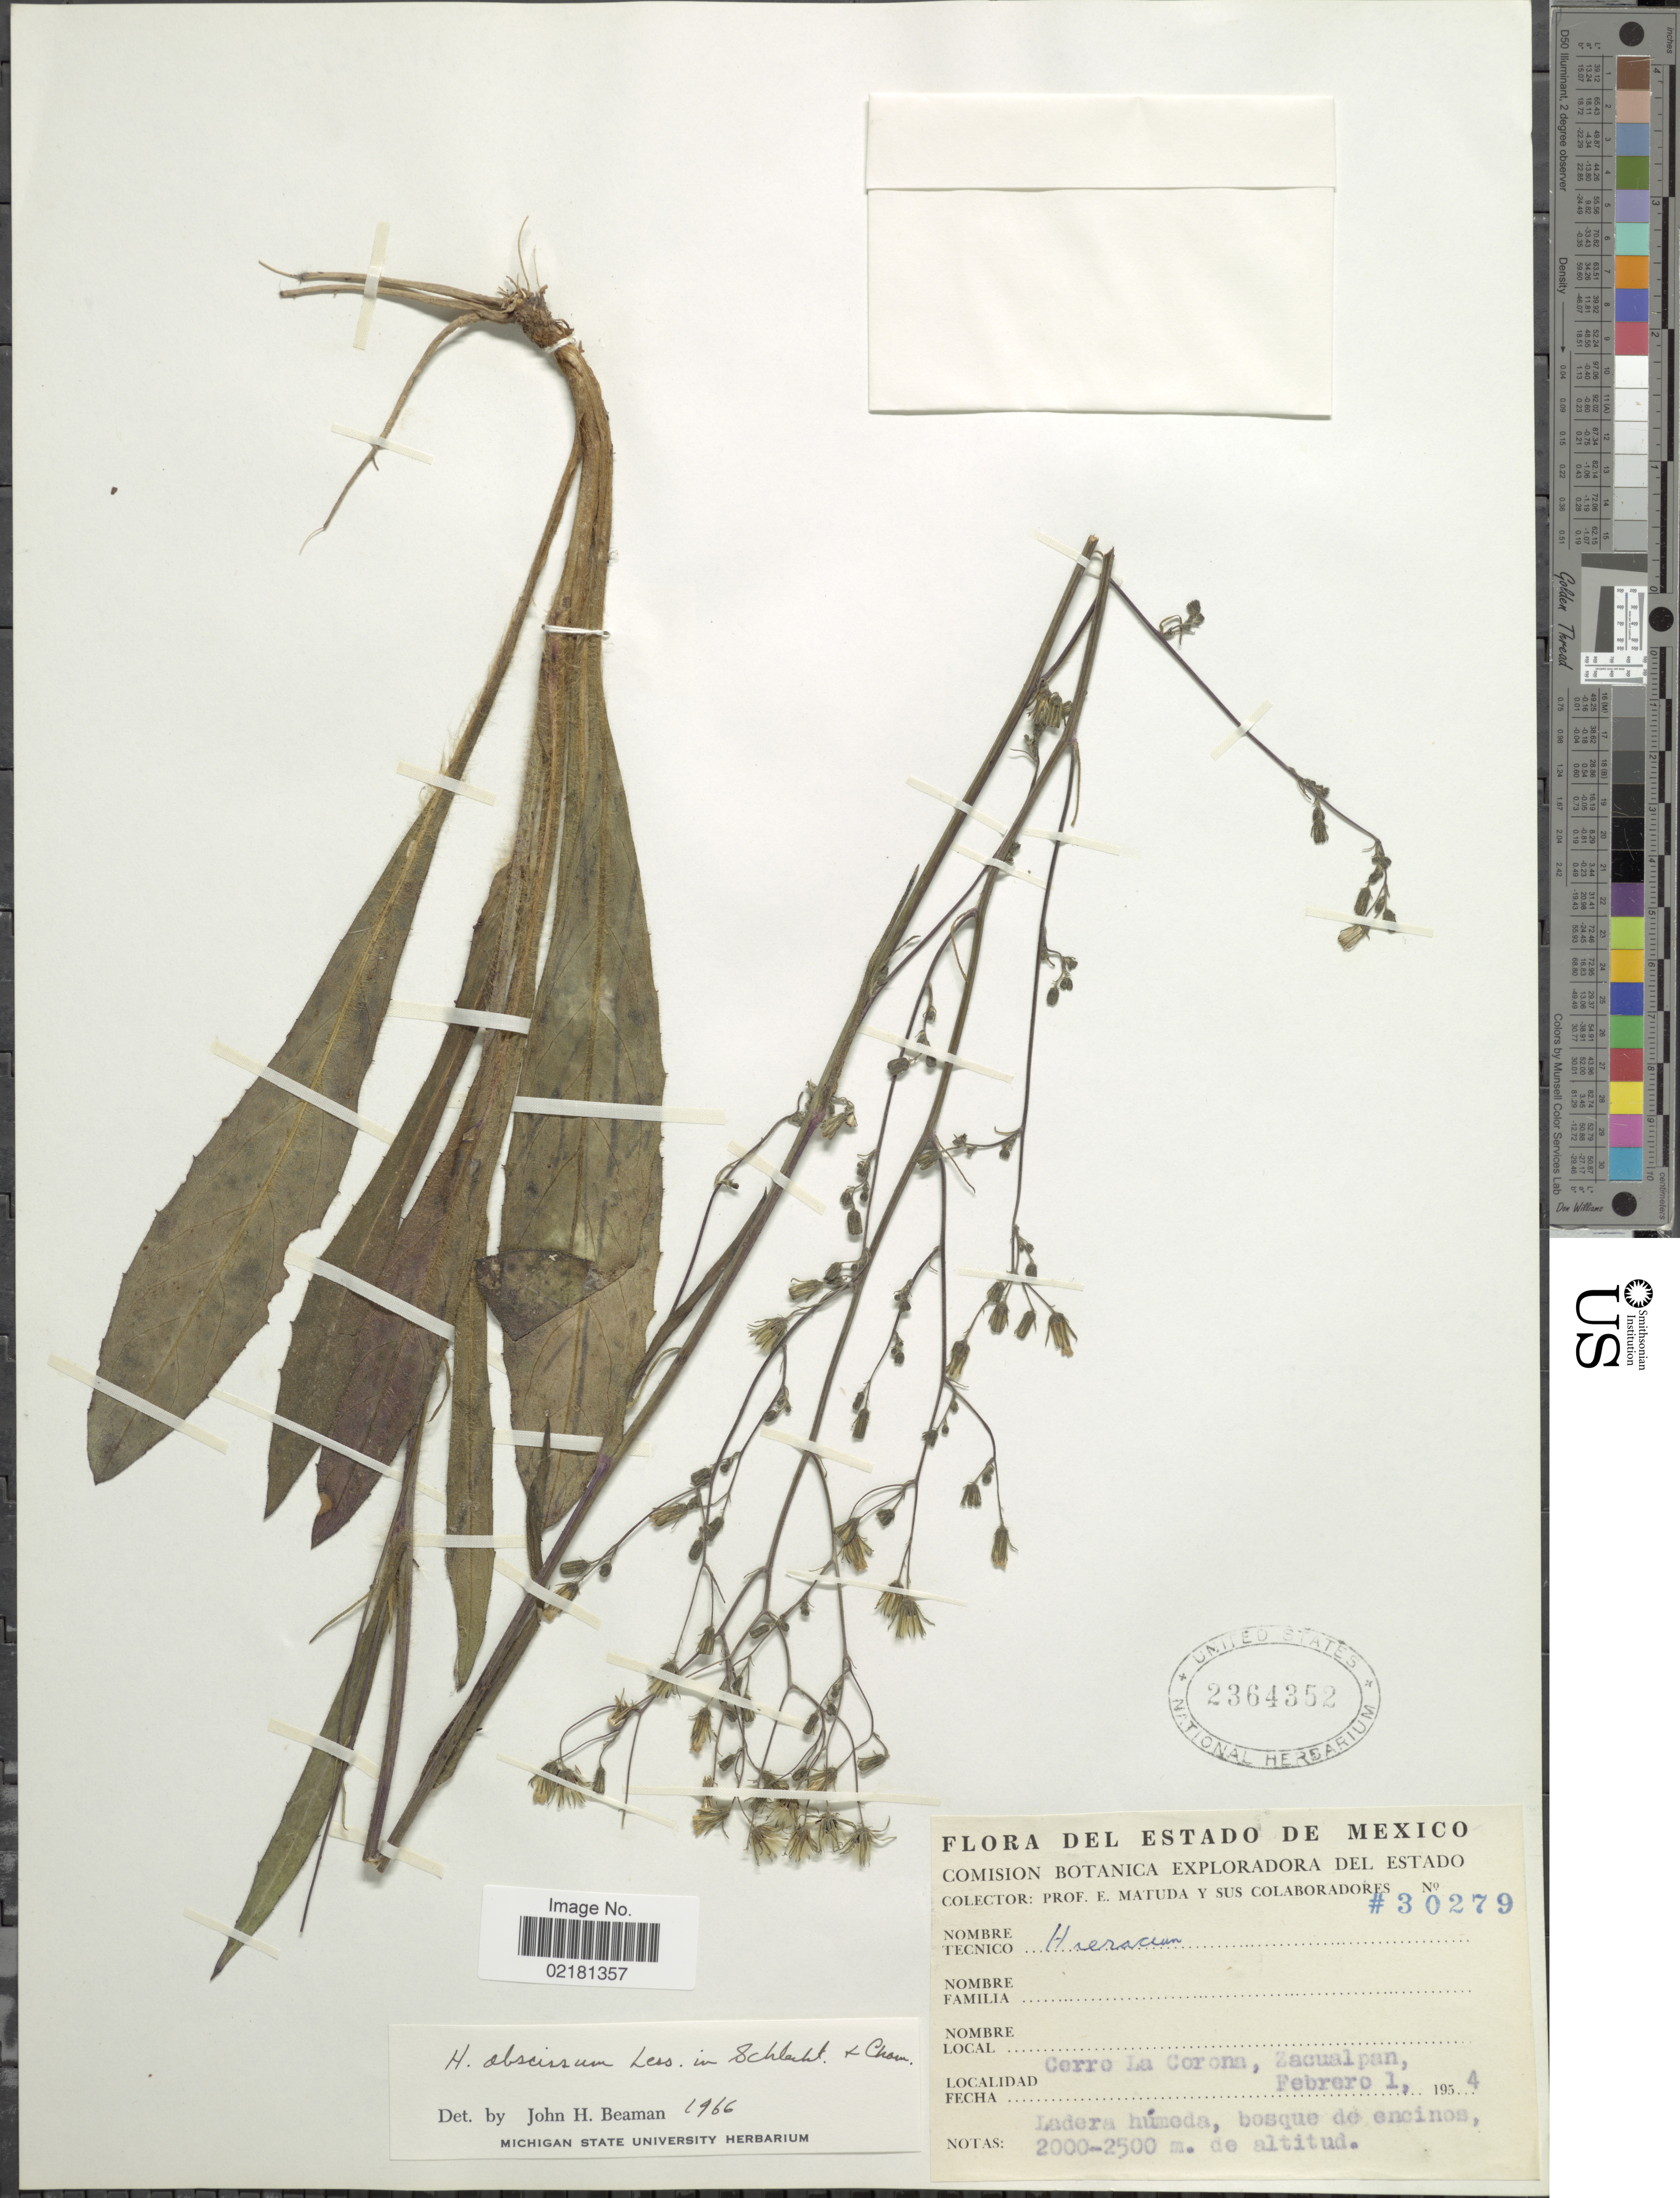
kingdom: Plantae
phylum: Tracheophyta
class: Magnoliopsida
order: Asterales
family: Asteraceae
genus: Hieracium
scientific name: Hieracium abscissum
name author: Less.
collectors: E. Matuda & et al.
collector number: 30279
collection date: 1954-02-01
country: Mexico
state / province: México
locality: Cerro La Corona, Zacualpan.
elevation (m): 2000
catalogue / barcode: US 2364352